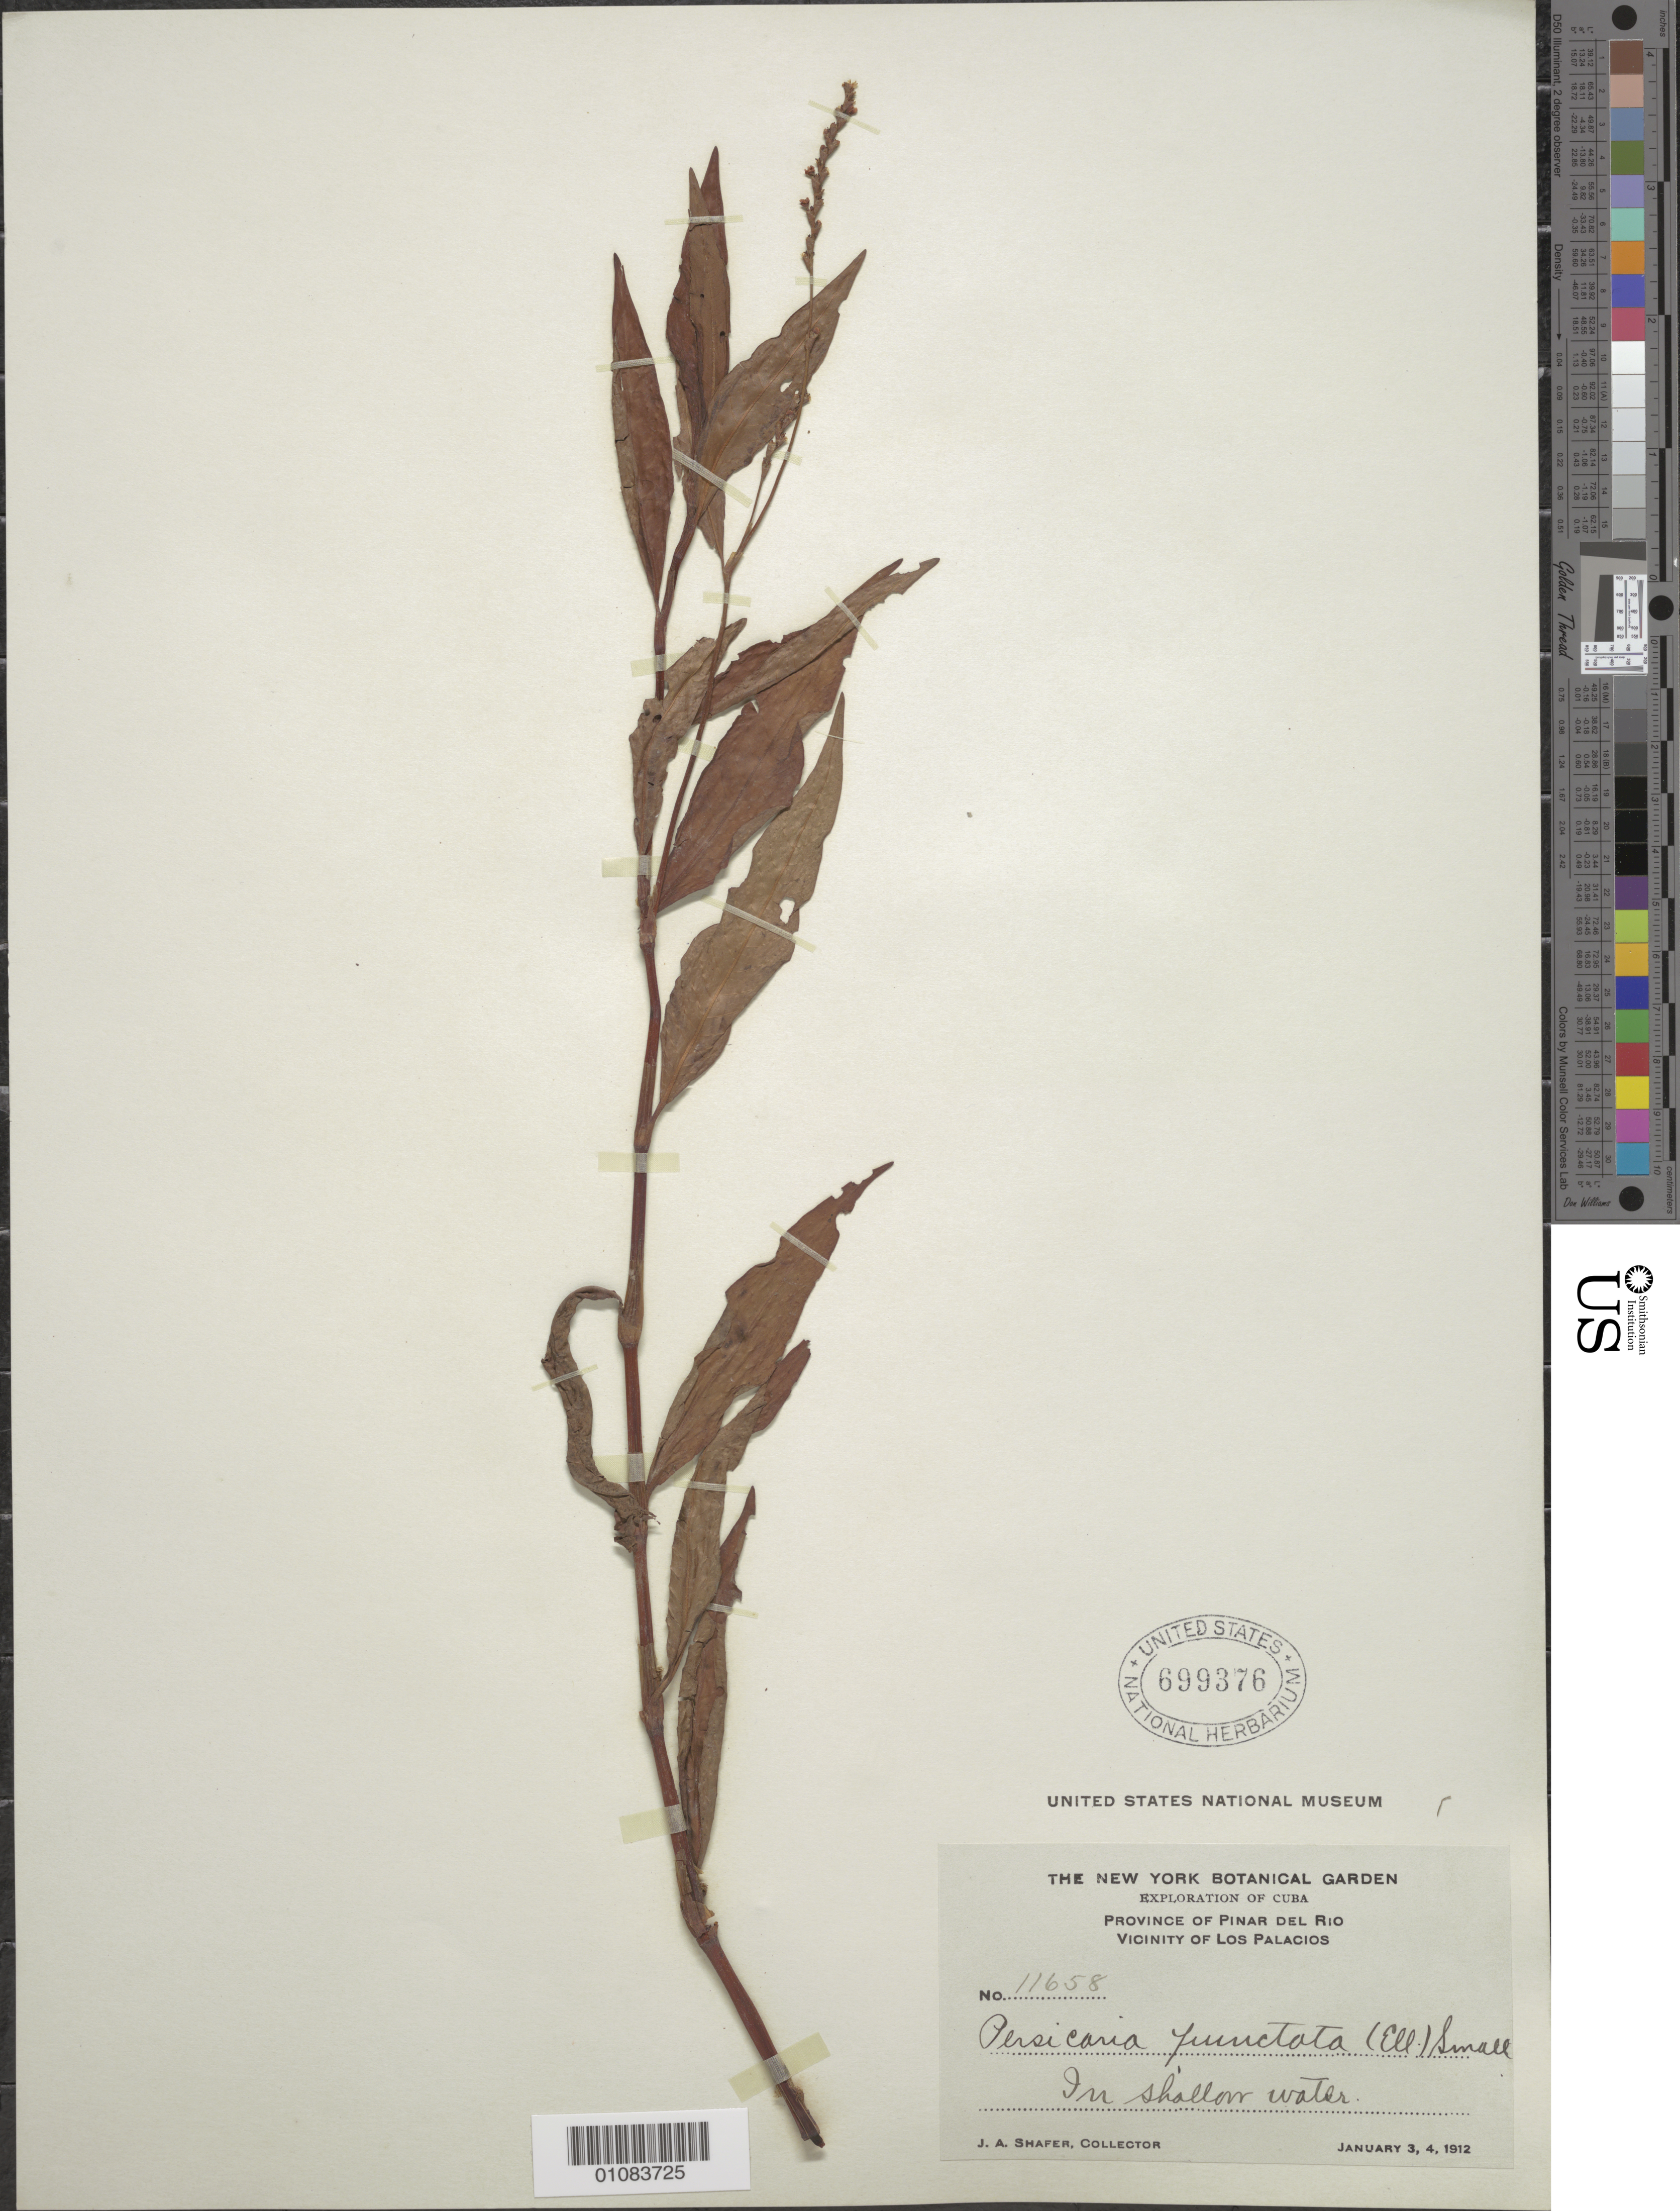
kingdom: Plantae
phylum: Tracheophyta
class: Magnoliopsida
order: Caryophyllales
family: Polygonaceae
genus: Polygonum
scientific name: Polygonum punctatum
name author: Elliott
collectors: J. A. Shafer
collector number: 11658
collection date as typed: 03 Jan 1912 and 04 Jan 1912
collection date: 1912-01-03,1912-01-04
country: Cuba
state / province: Pinar del Rio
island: Cuba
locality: Vicinity of Los Palacios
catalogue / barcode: US 699376